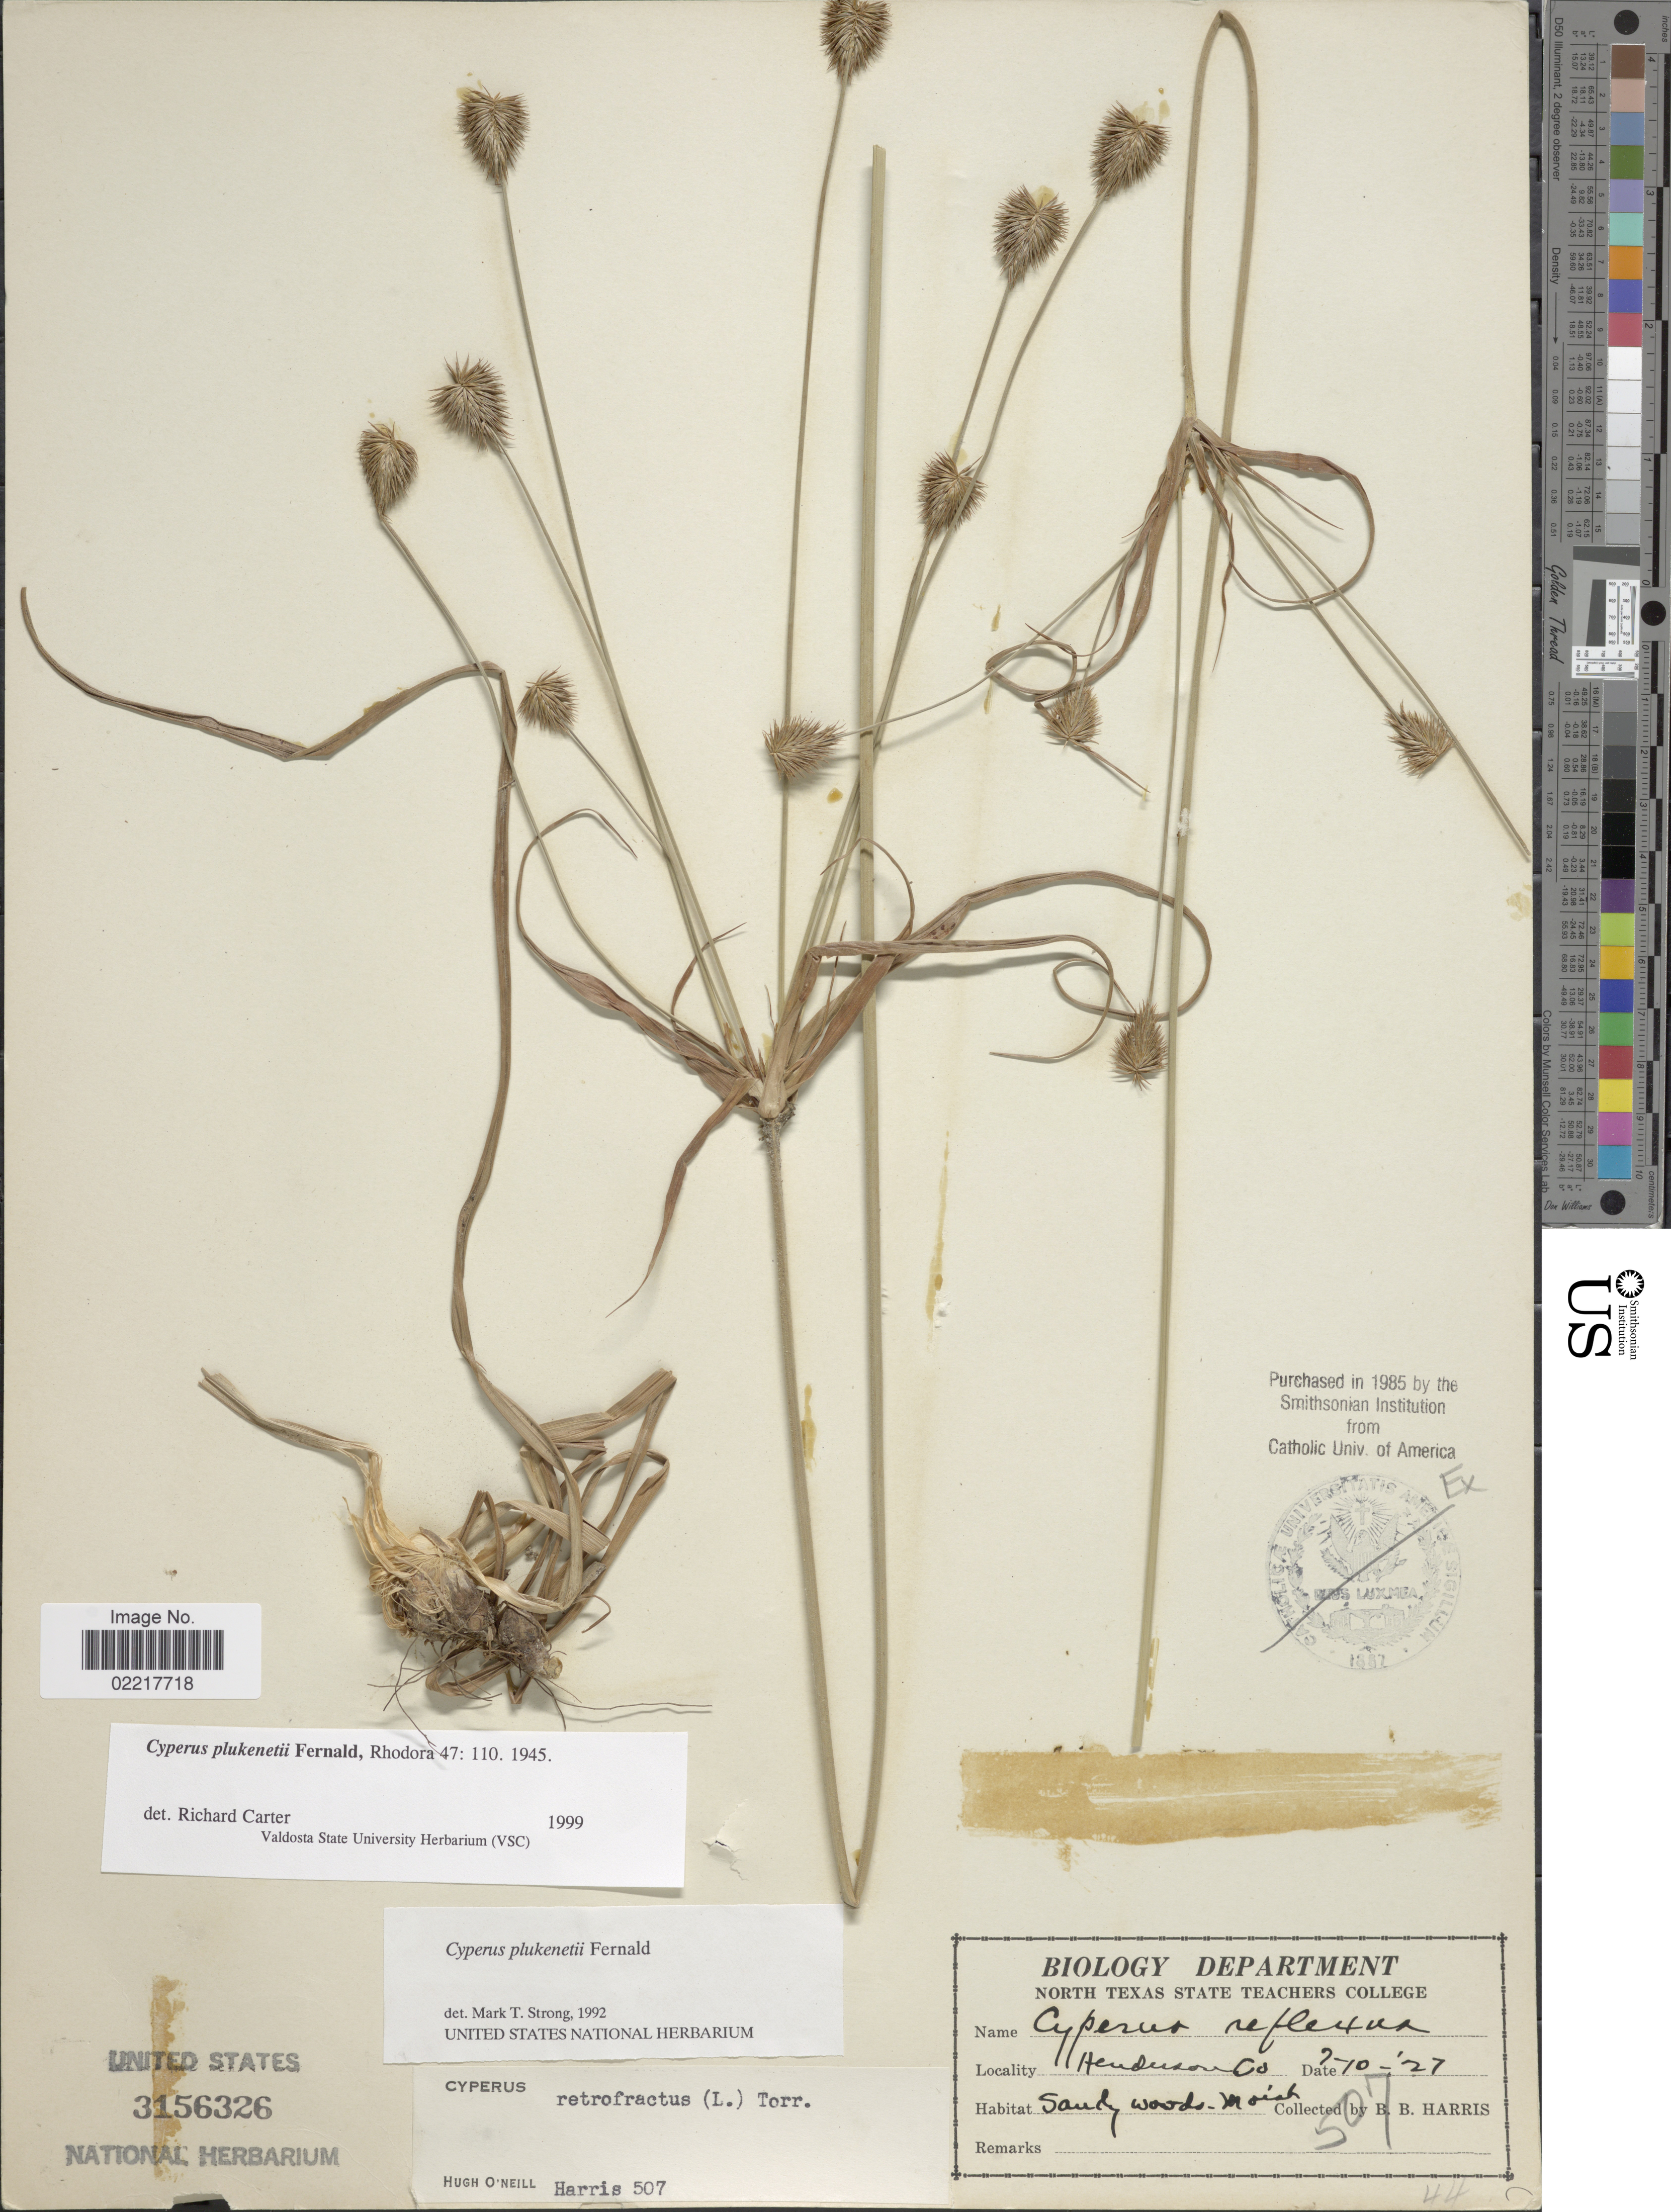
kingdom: Plantae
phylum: Tracheophyta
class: Liliopsida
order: Poales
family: Cyperaceae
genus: Cyperus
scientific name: Cyperus plukenetii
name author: Fernald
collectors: B. B. Harris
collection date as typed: Transcribed d/m/y: 10/7/27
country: United States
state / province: Texas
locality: Henderson Co.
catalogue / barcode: US 3156326